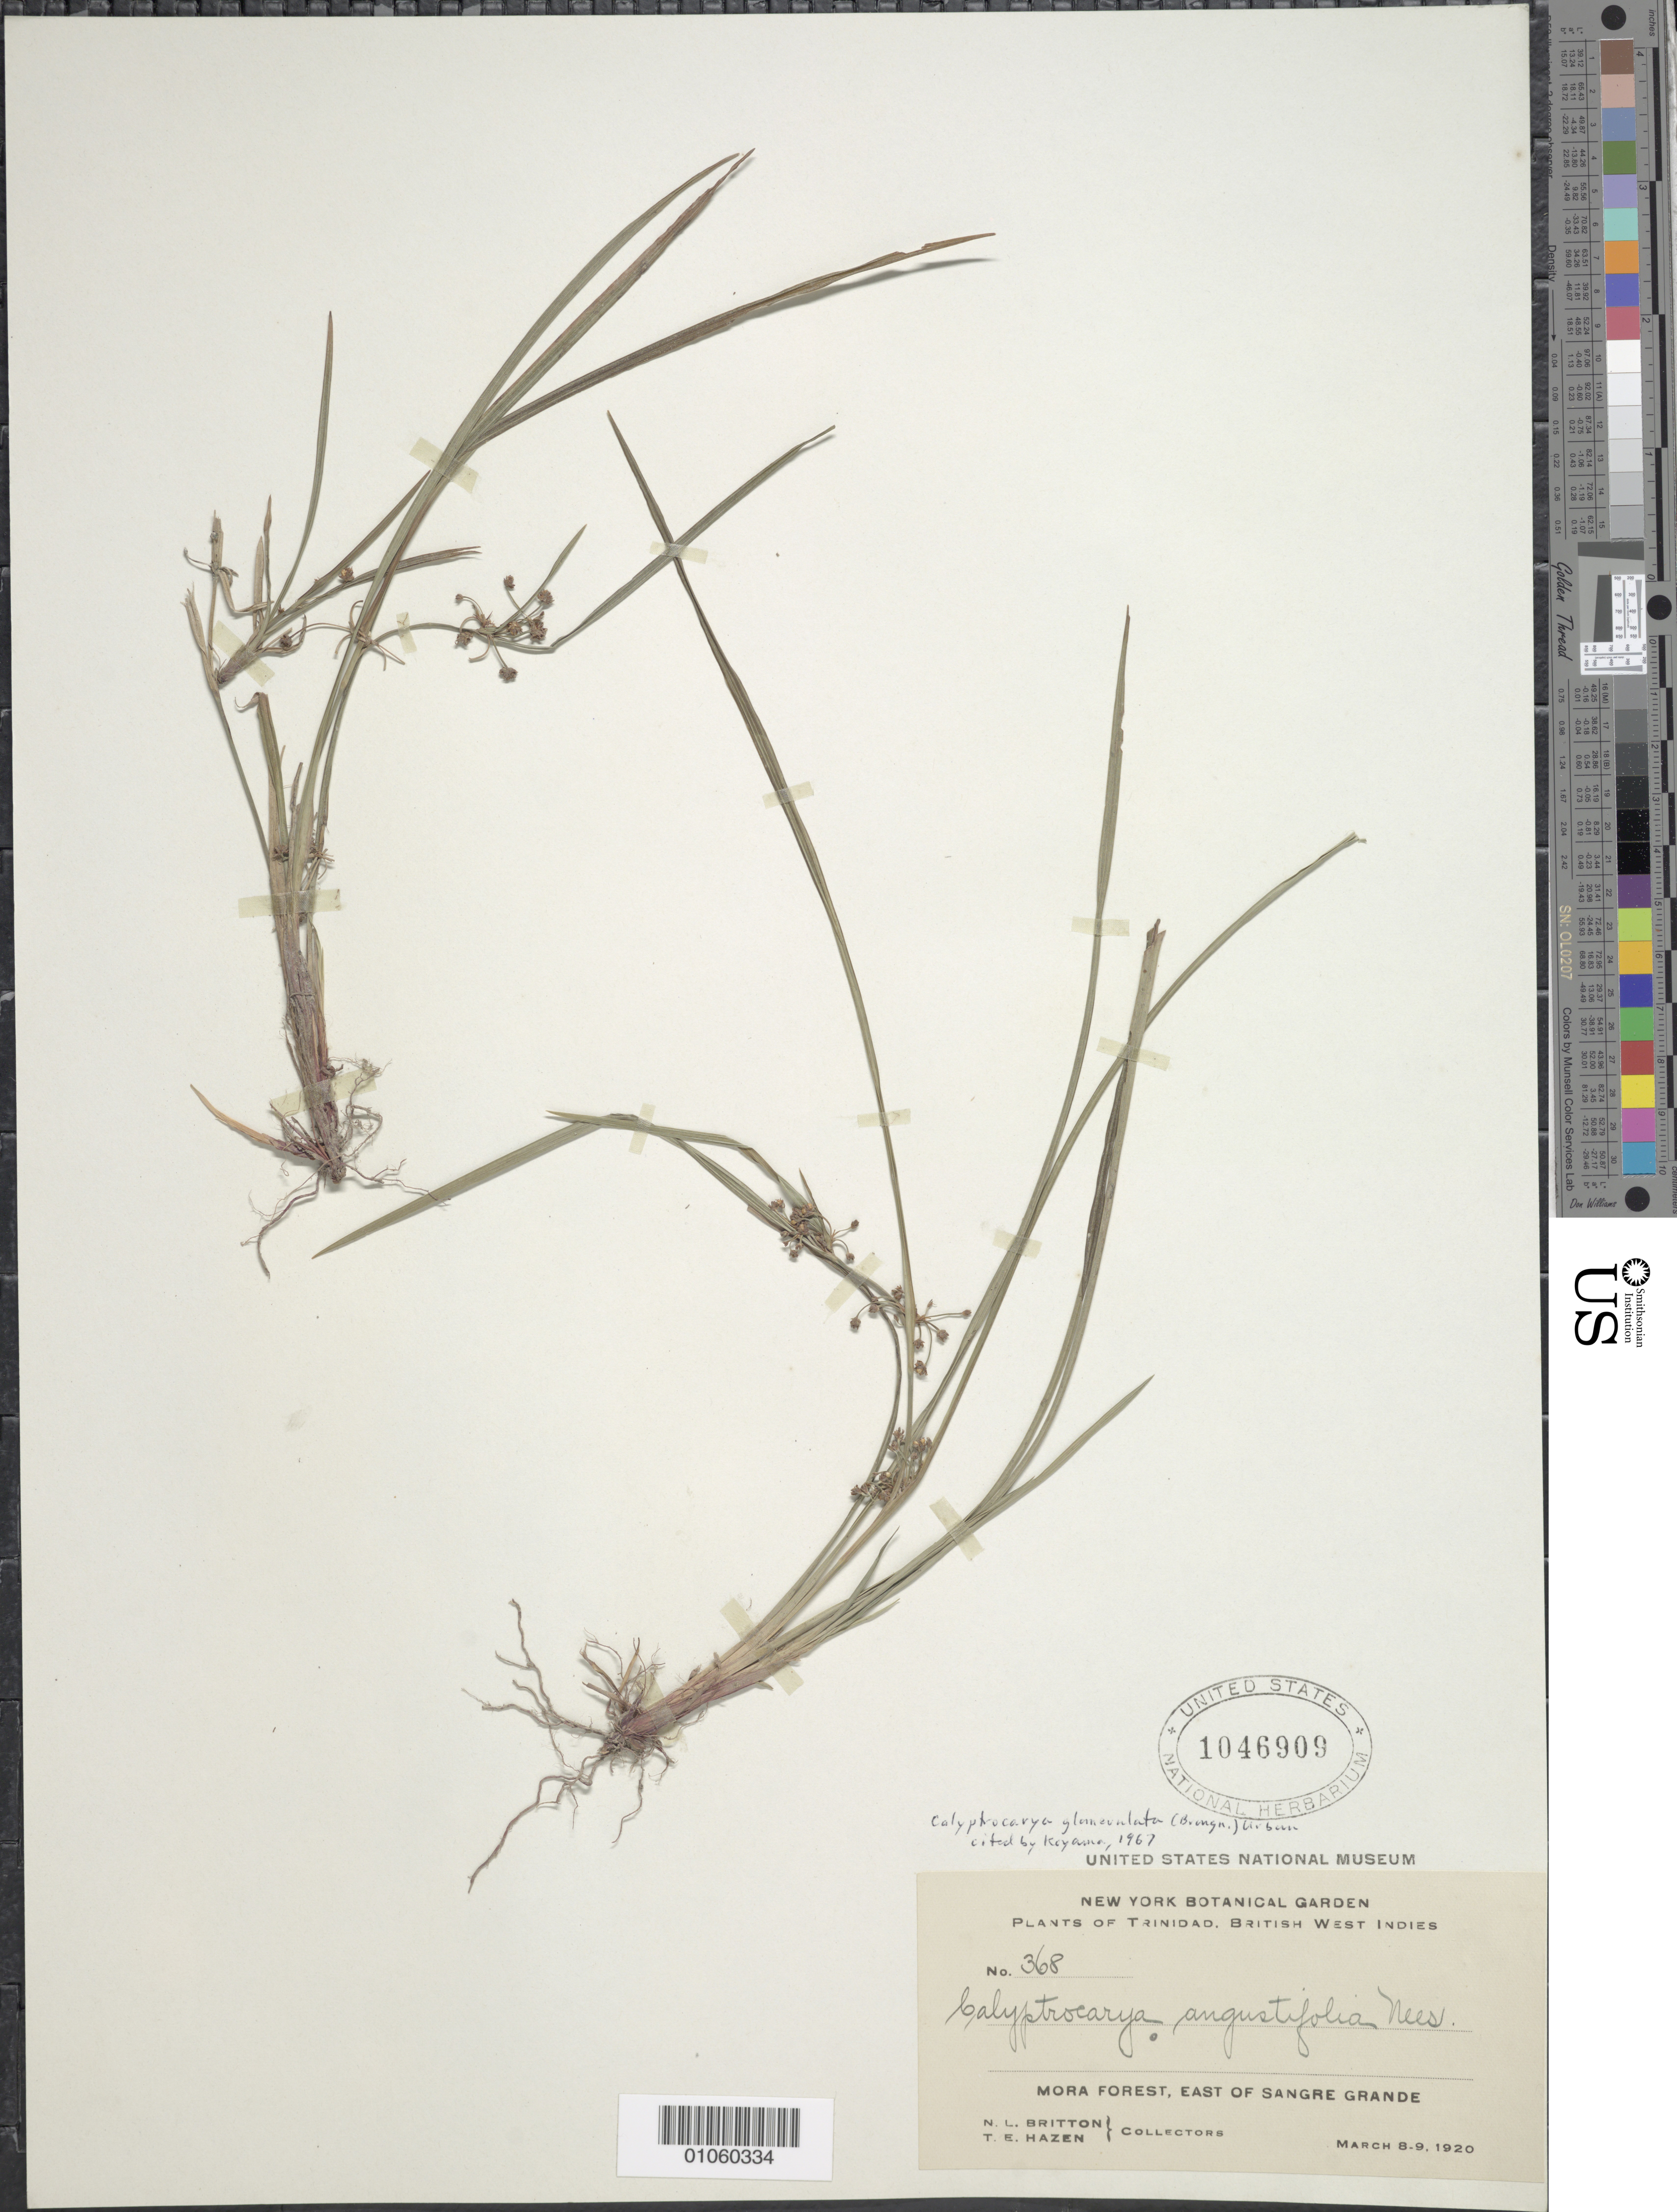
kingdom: Plantae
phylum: Tracheophyta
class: Liliopsida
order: Poales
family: Cyperaceae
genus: Calyptrocarya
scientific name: Calyptrocarya glomerulata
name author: (Brongn.) Urb.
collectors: N. Britton & T. E. Hazen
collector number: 368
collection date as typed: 08 Mar 1920 to 09 Mar 1920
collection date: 1920-03-08/1920-03-09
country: Trinidad and Tobago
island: Trinidad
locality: Mora Forest, E of Sangre Grande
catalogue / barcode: US 1046909